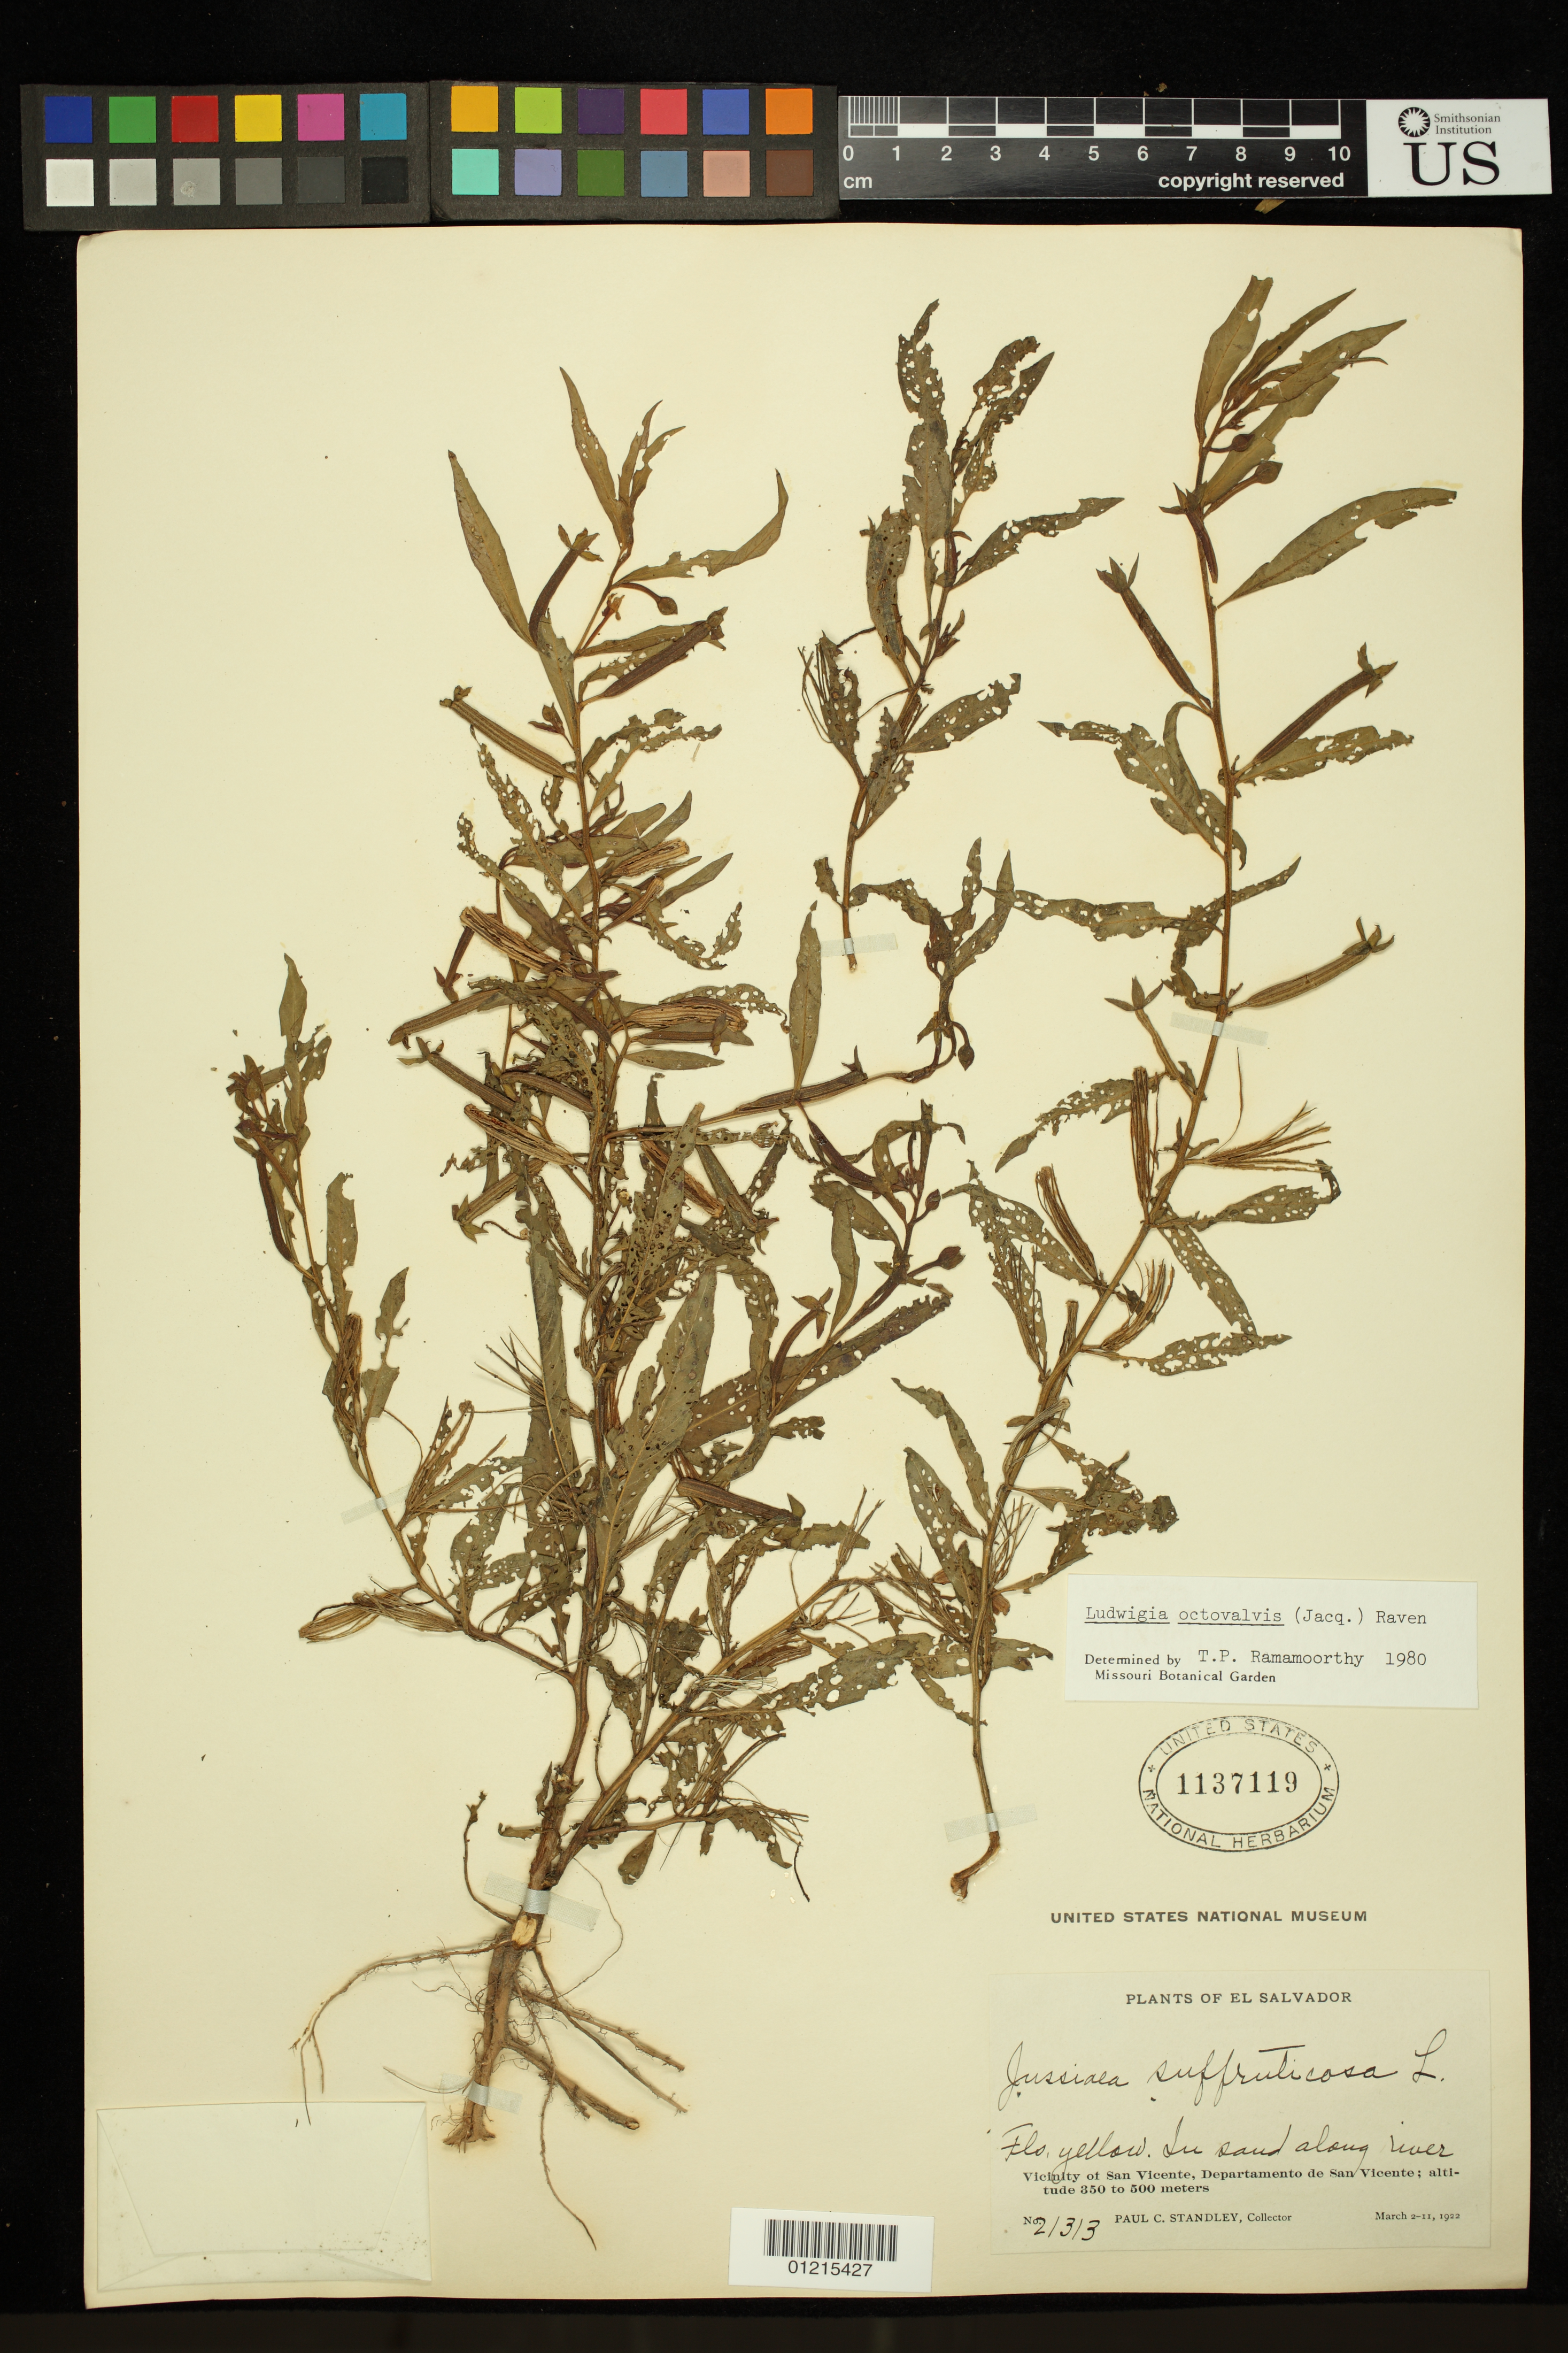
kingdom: Plantae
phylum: Tracheophyta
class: Magnoliopsida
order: Myrtales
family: Onagraceae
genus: Ludwigia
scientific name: Ludwigia octovalvis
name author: (Jacq.) P.H. Raven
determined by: Ramamoorthy, T. P.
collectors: P. C. Standley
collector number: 21313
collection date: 1922-03-02/1922-03-11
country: El Salvador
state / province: San Vincente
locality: Vicinity of San Vicente.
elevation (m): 350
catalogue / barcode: US 1137119